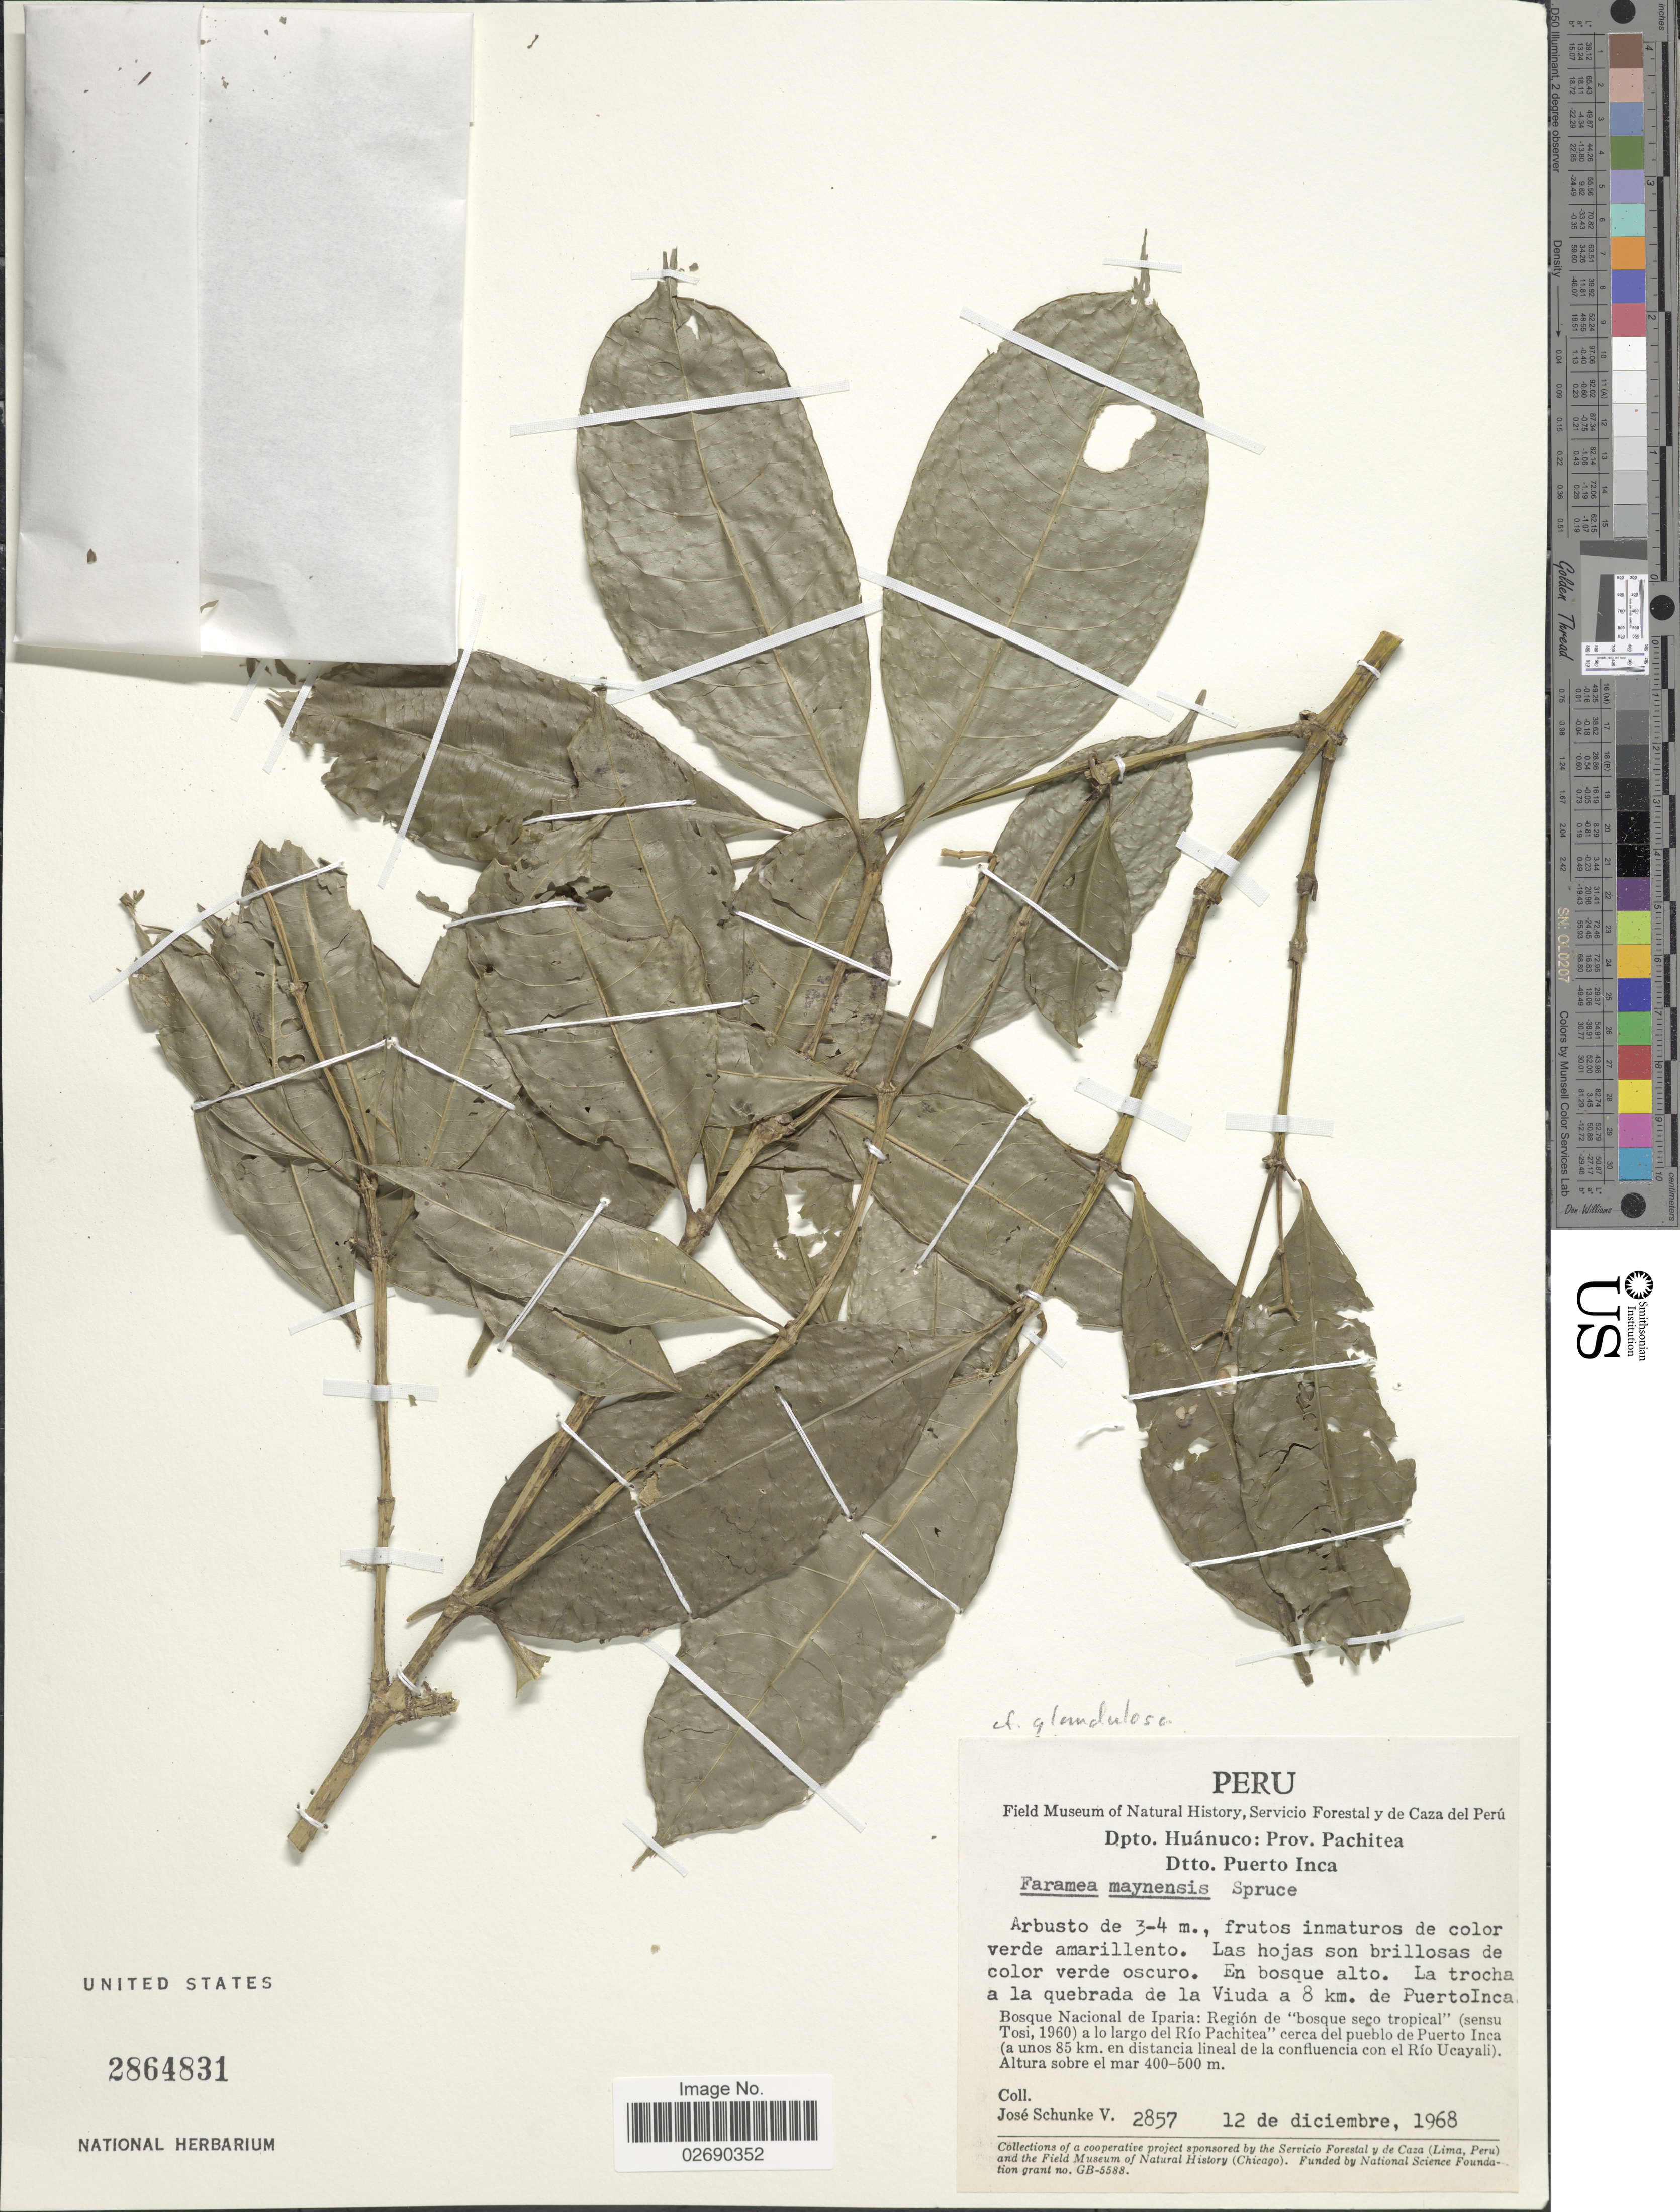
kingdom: Plantae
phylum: Tracheophyta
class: Magnoliopsida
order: Gentianales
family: Rubiaceae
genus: Faramea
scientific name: Faramea glandulosa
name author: Poepp.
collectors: J. Schunke Vigo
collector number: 2857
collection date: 1968-12-12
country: Peru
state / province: Huánuco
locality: Dpto. Huánuco: Prov. Pachitea Dtto Puerto Inca, Bosque Nacional de Iparia: Región de 'bosque seco tropical' (sensu Tosi,1960) a lo largo del Río Pachitea' cerca del pueblo de Puerto Inca ( a unos 85 km en distancia lineal de la confluencia con el Río Ucayali). En bosque alto. La trocha a la quebrada de la Viuda a 8 km de PuertoInca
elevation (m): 400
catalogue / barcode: US 2864831